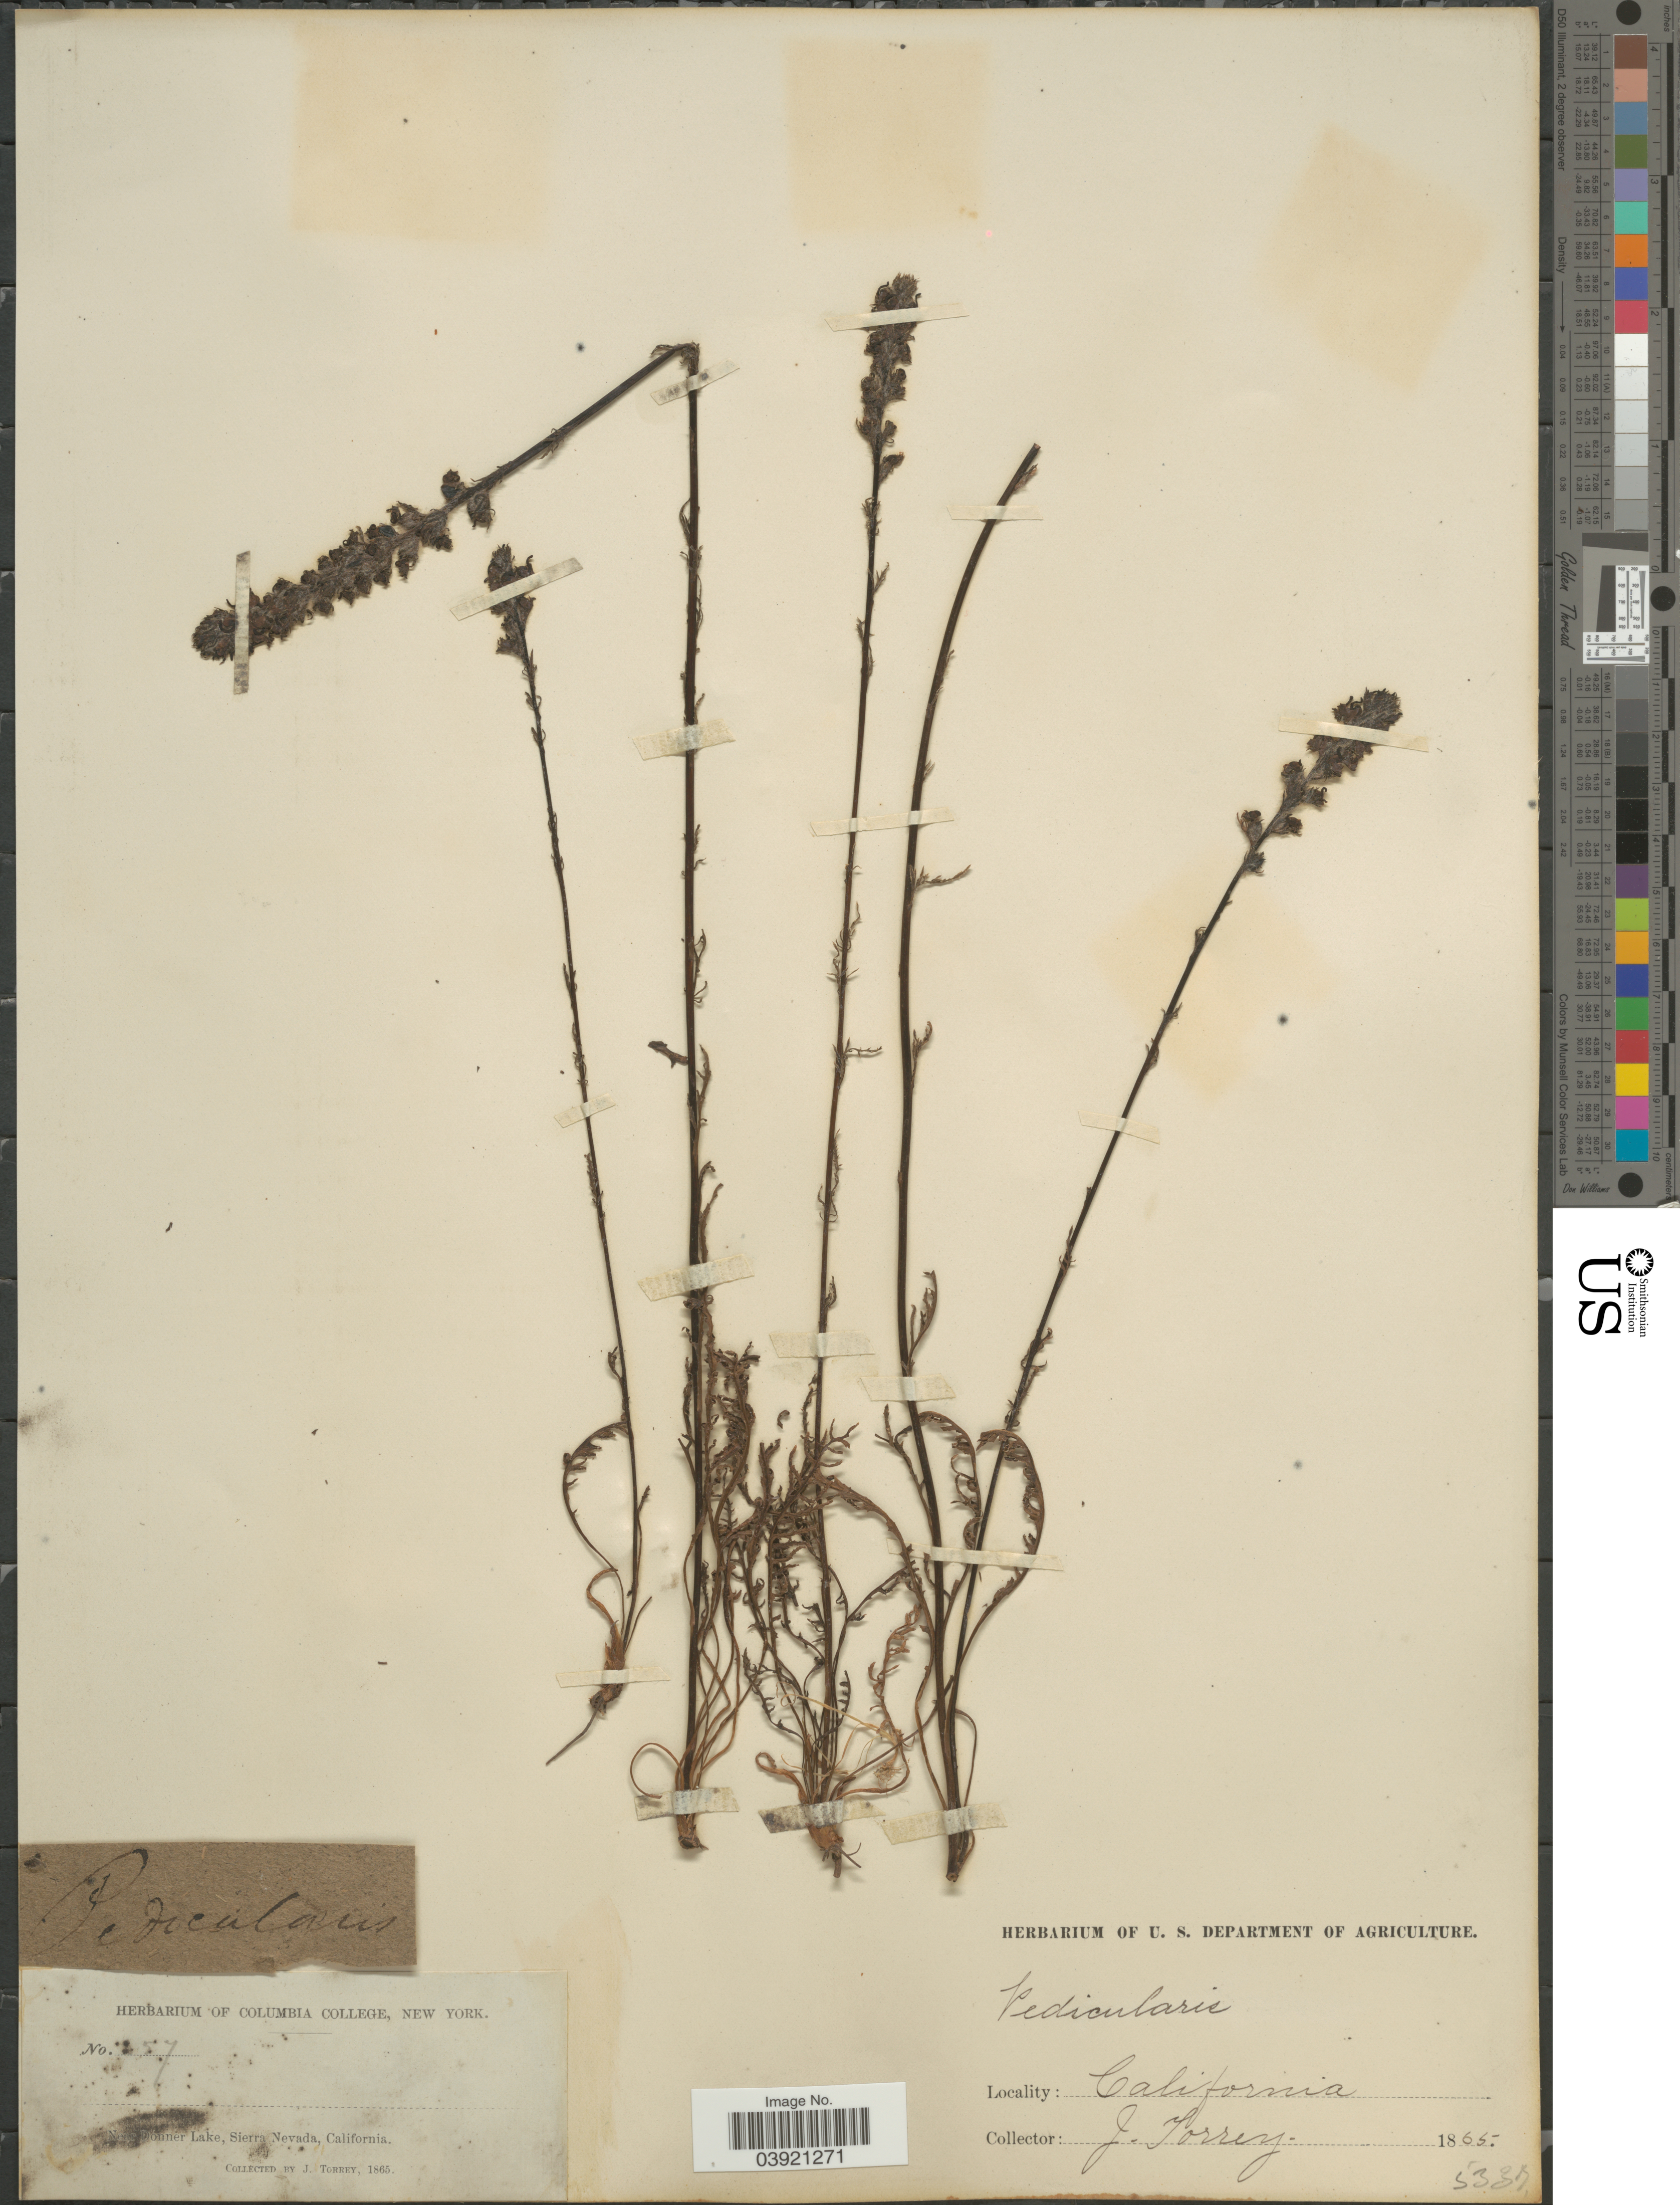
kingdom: Plantae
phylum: Tracheophyta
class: Magnoliopsida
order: Lamiales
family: Orobanchaceae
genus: Pedicularis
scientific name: Pedicularis attollens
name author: A. Gray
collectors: J. Torrey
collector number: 257*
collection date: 1865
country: United States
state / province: California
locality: Near Donner Lake, Sierra Nevada.